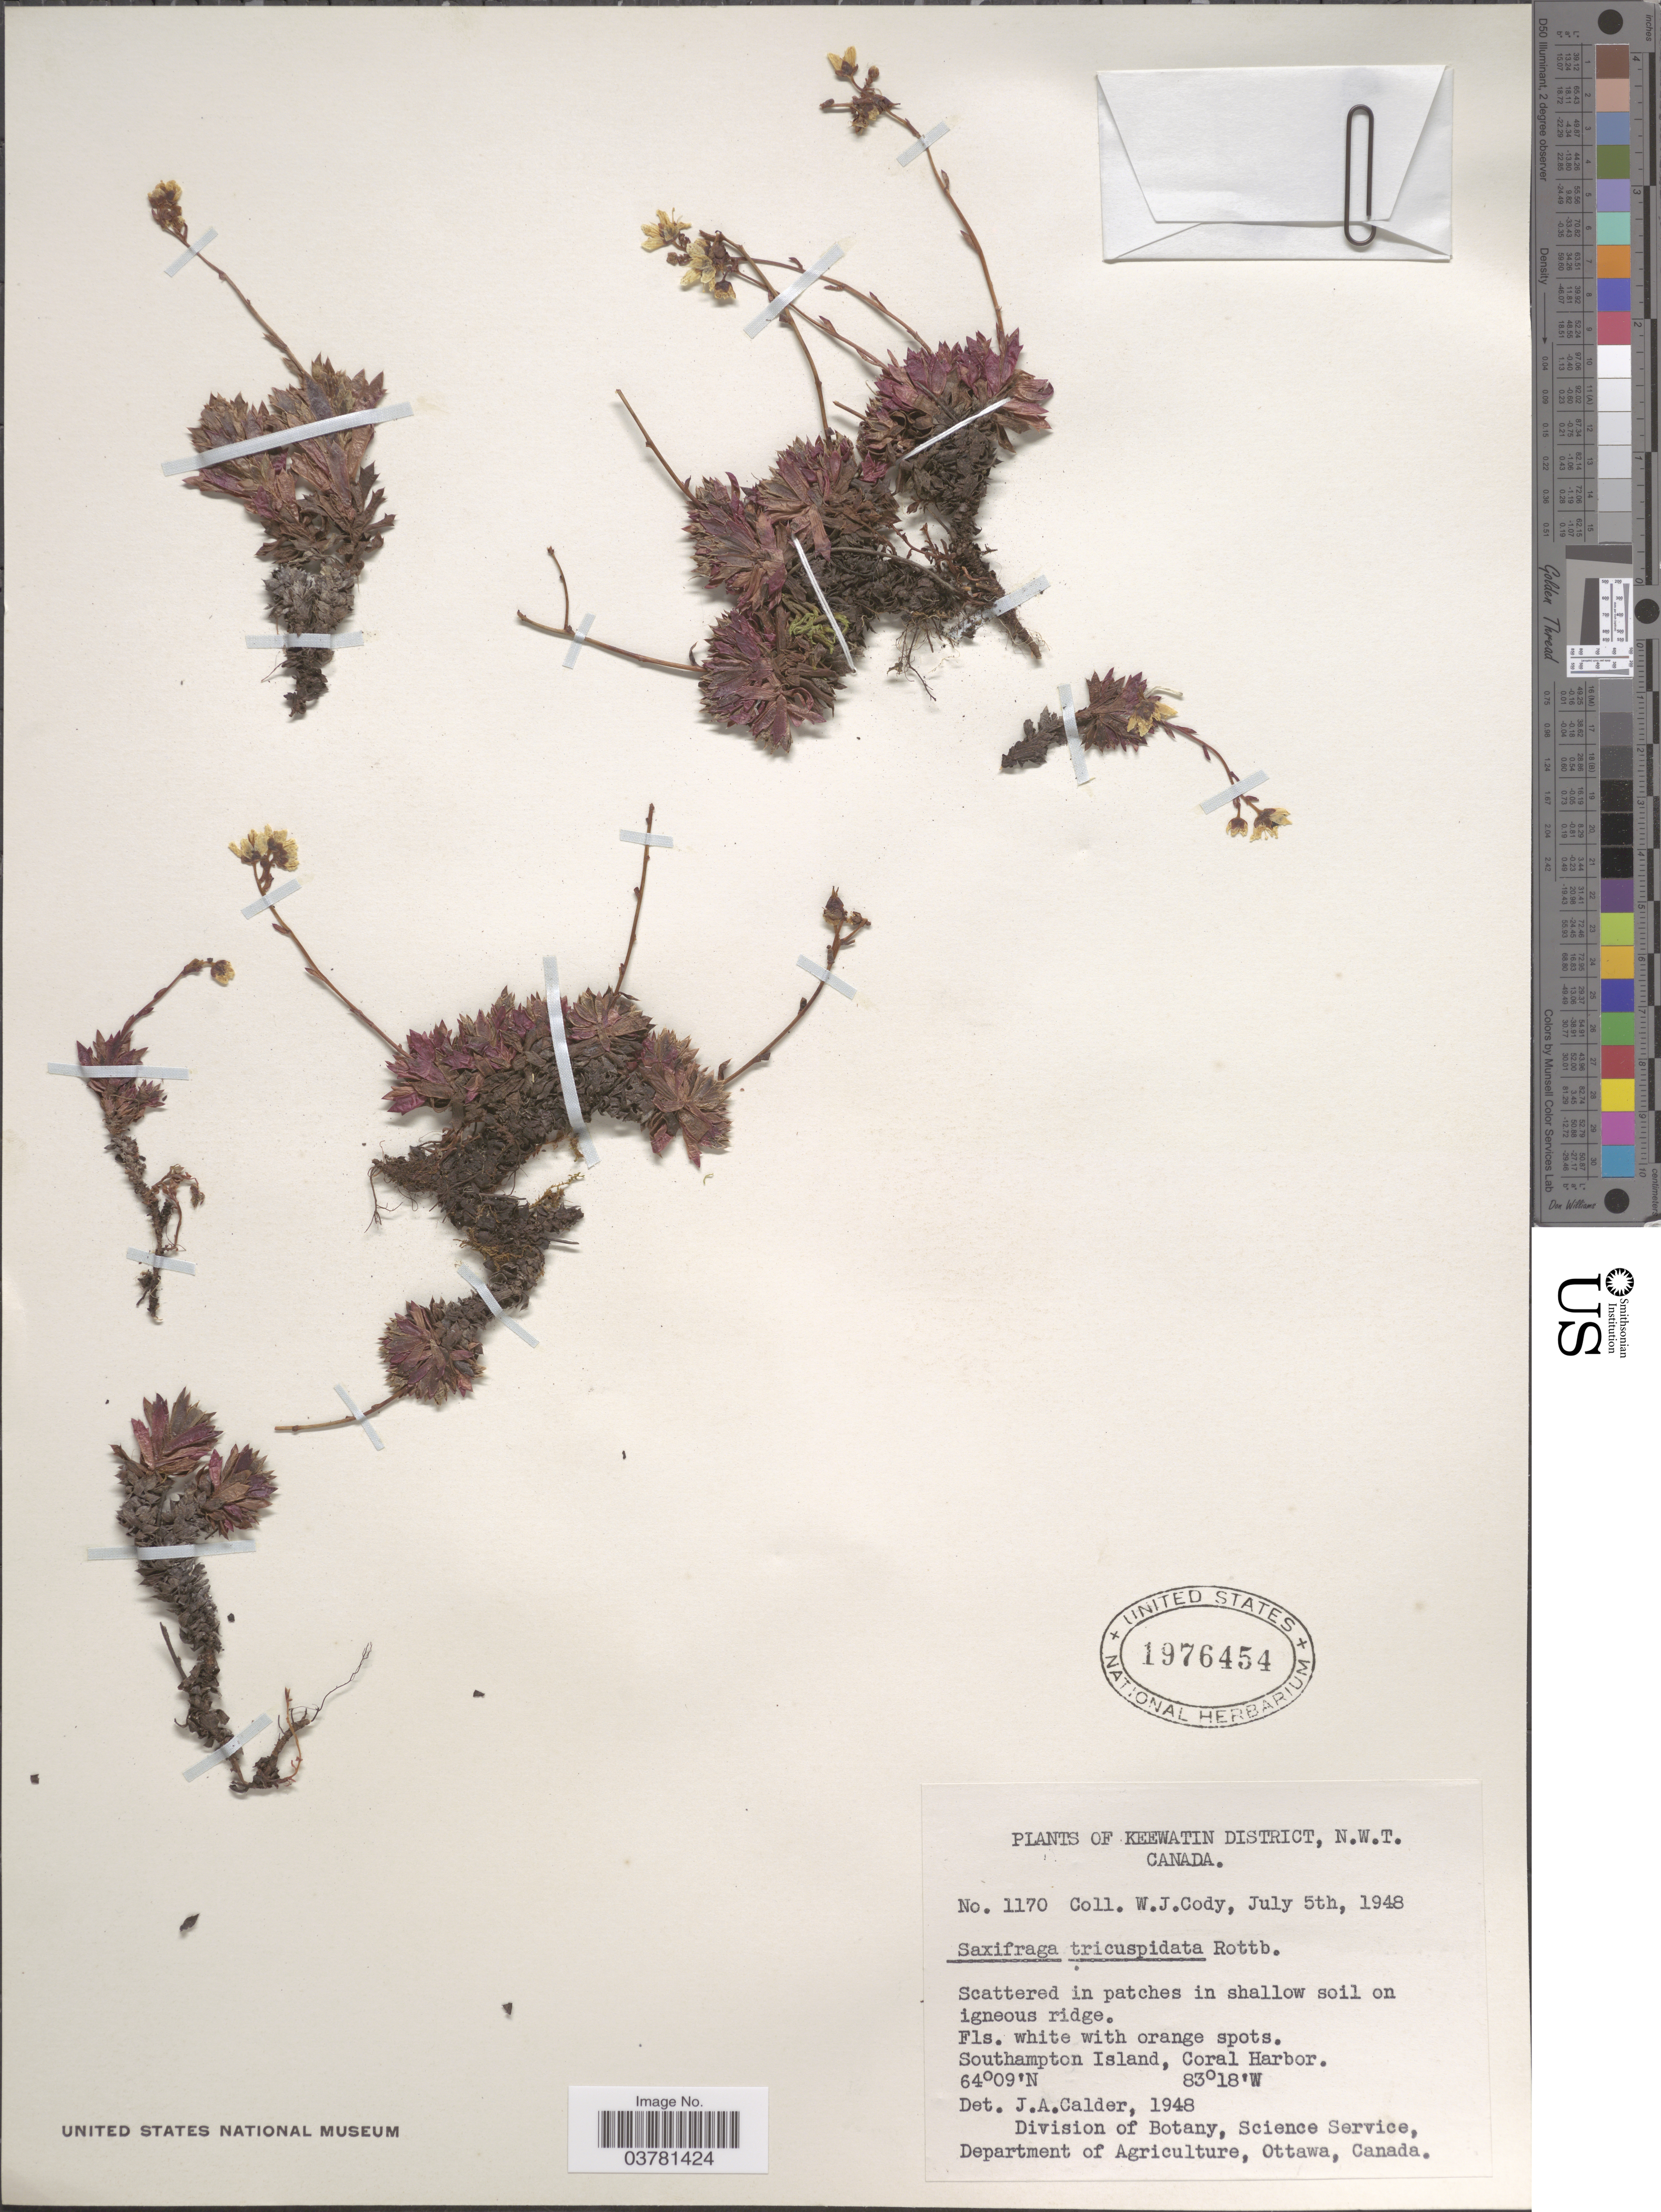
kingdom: Plantae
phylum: Tracheophyta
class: Magnoliopsida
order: Saxifragales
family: Saxifragaceae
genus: Saxifraga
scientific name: Saxifraga tricuspidata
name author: Rottb.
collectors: W. Cody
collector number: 1170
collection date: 1948-07-05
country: Canada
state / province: Northwest Territories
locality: Keewatin District. Southampton Island, Coral Harbor.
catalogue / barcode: US 1976454